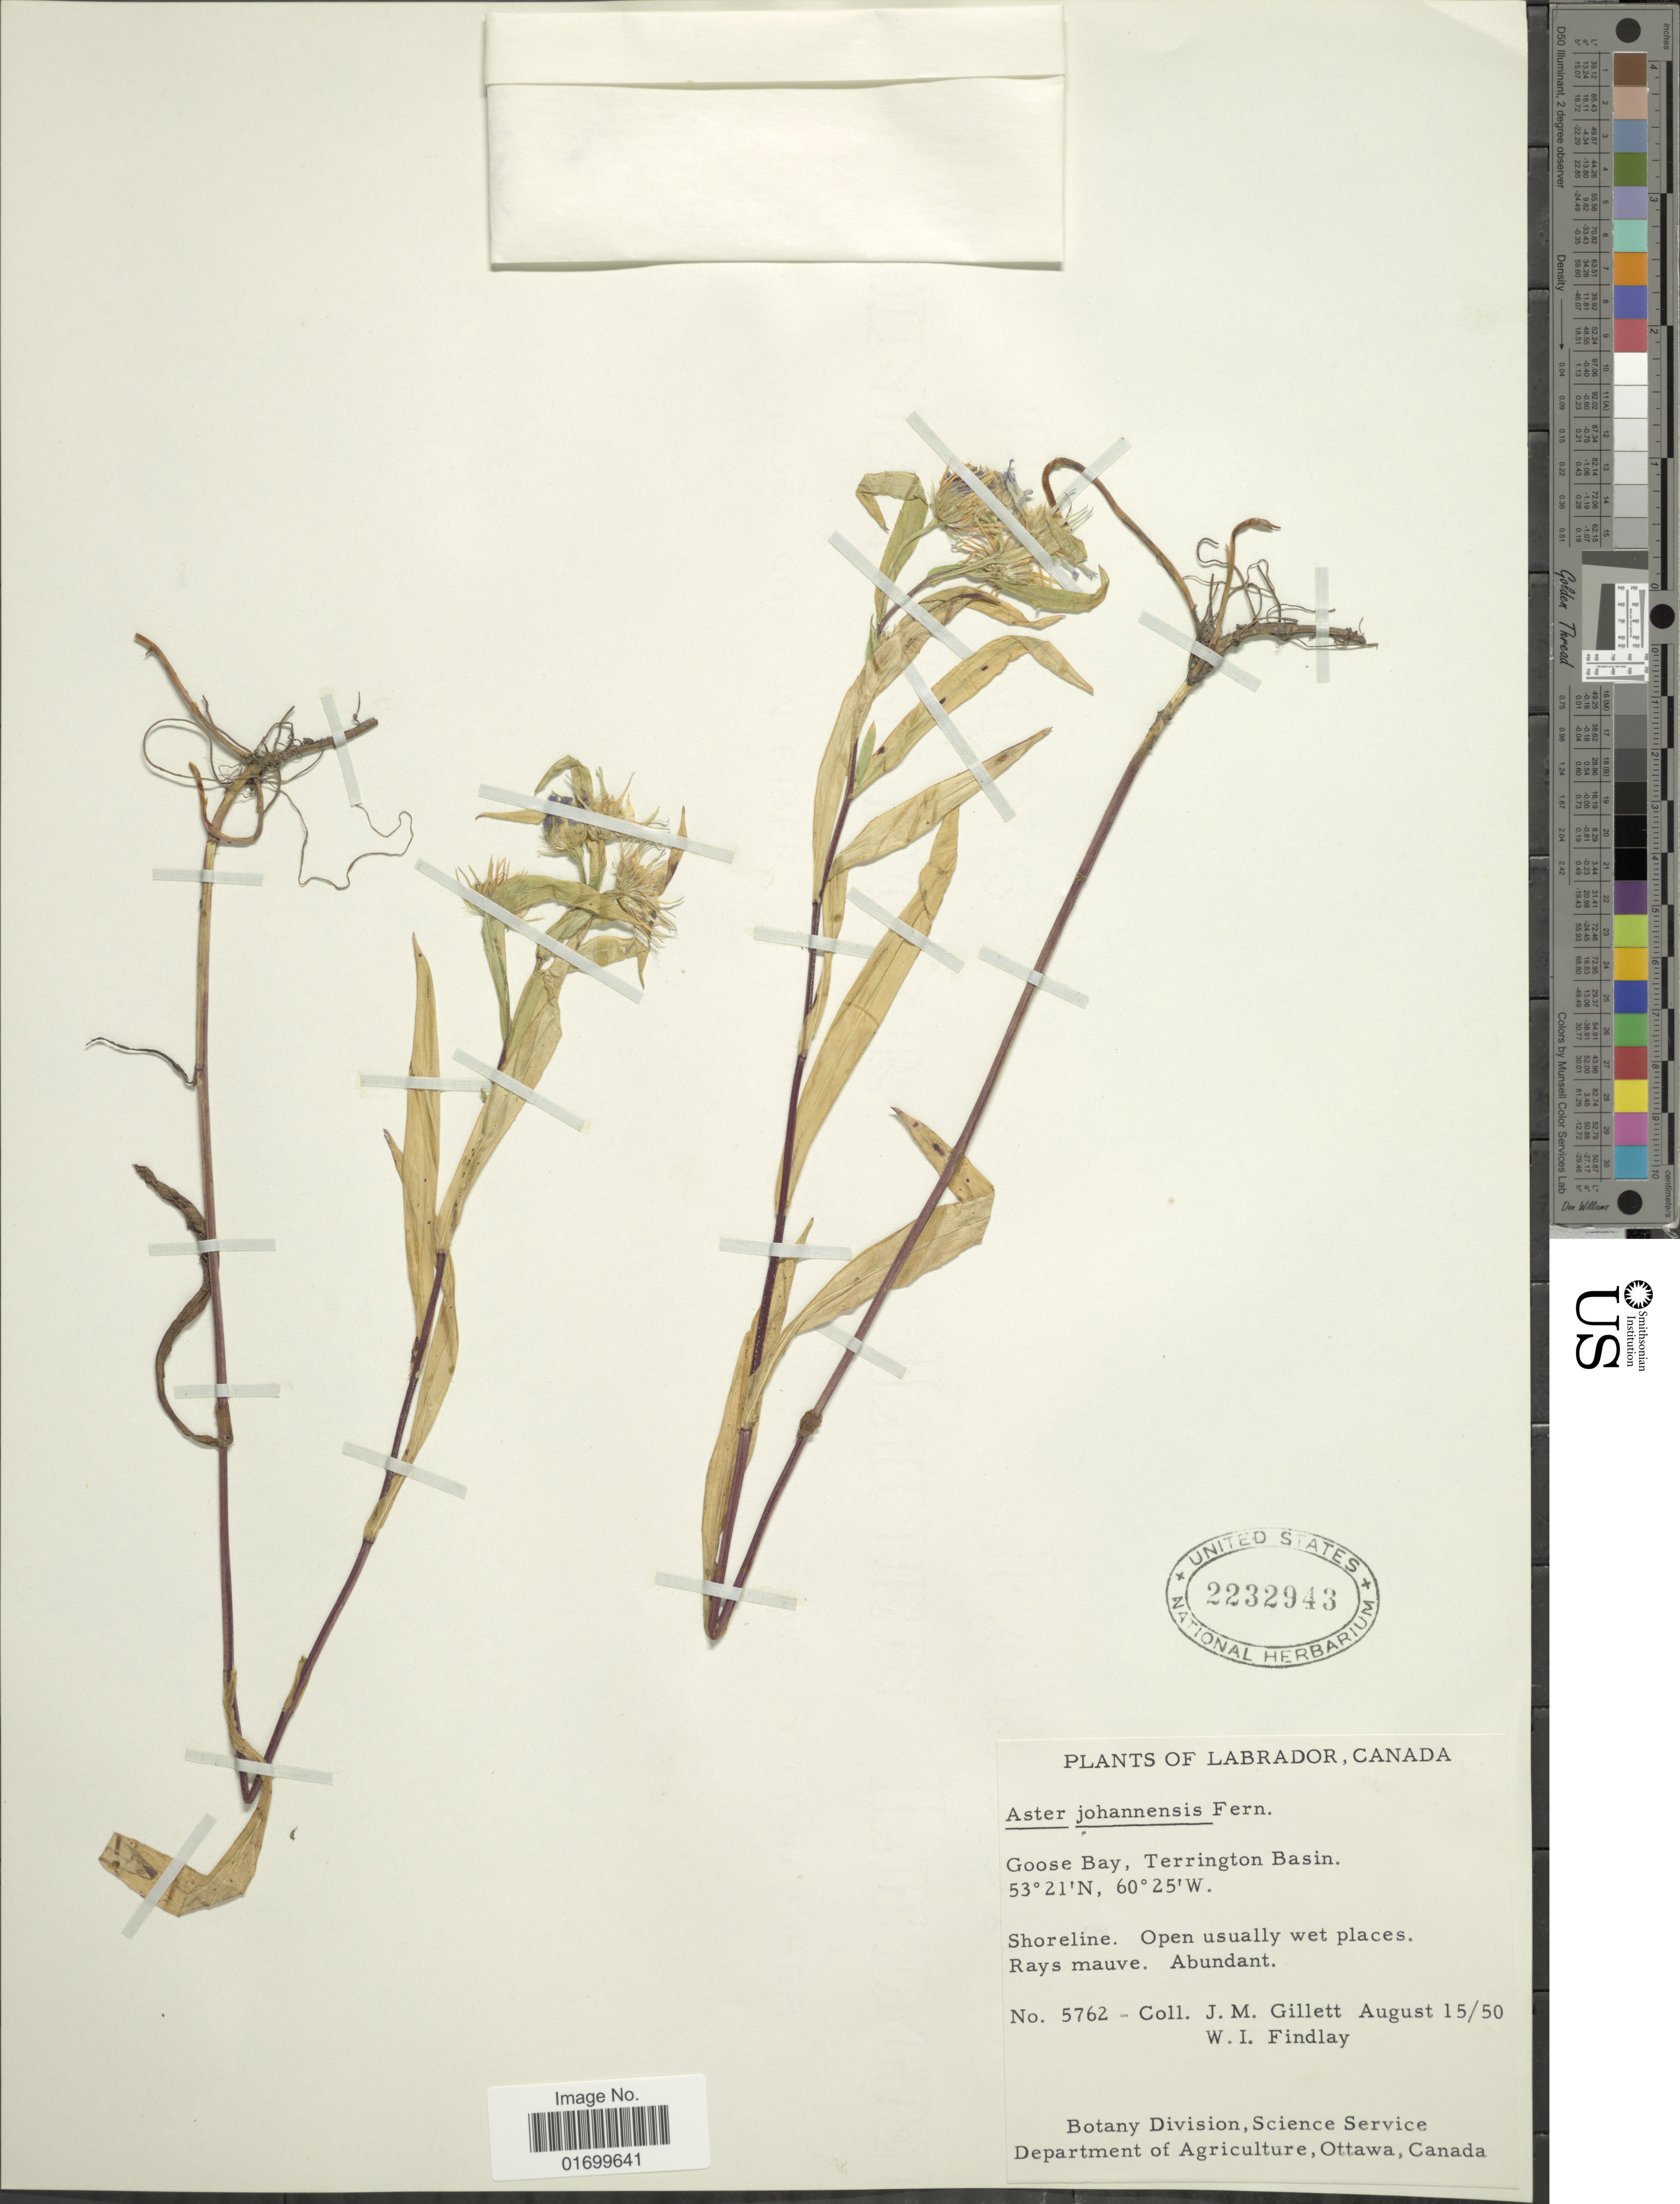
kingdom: Plantae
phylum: Tracheophyta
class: Magnoliopsida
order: Asterales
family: Asteraceae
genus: Symphyotrichum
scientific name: Symphyotrichum novi-belgii var. novi-belgii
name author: (L.) G.L. Nesom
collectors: J. M. Gillett & W. Findlay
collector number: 5762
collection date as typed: Transcribed d/m/y: 15/8/50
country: Canada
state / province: Newfoundland and Labrador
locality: Labrador, Goose Bay, Terrington Basin, shoreline.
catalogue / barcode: US 2232943